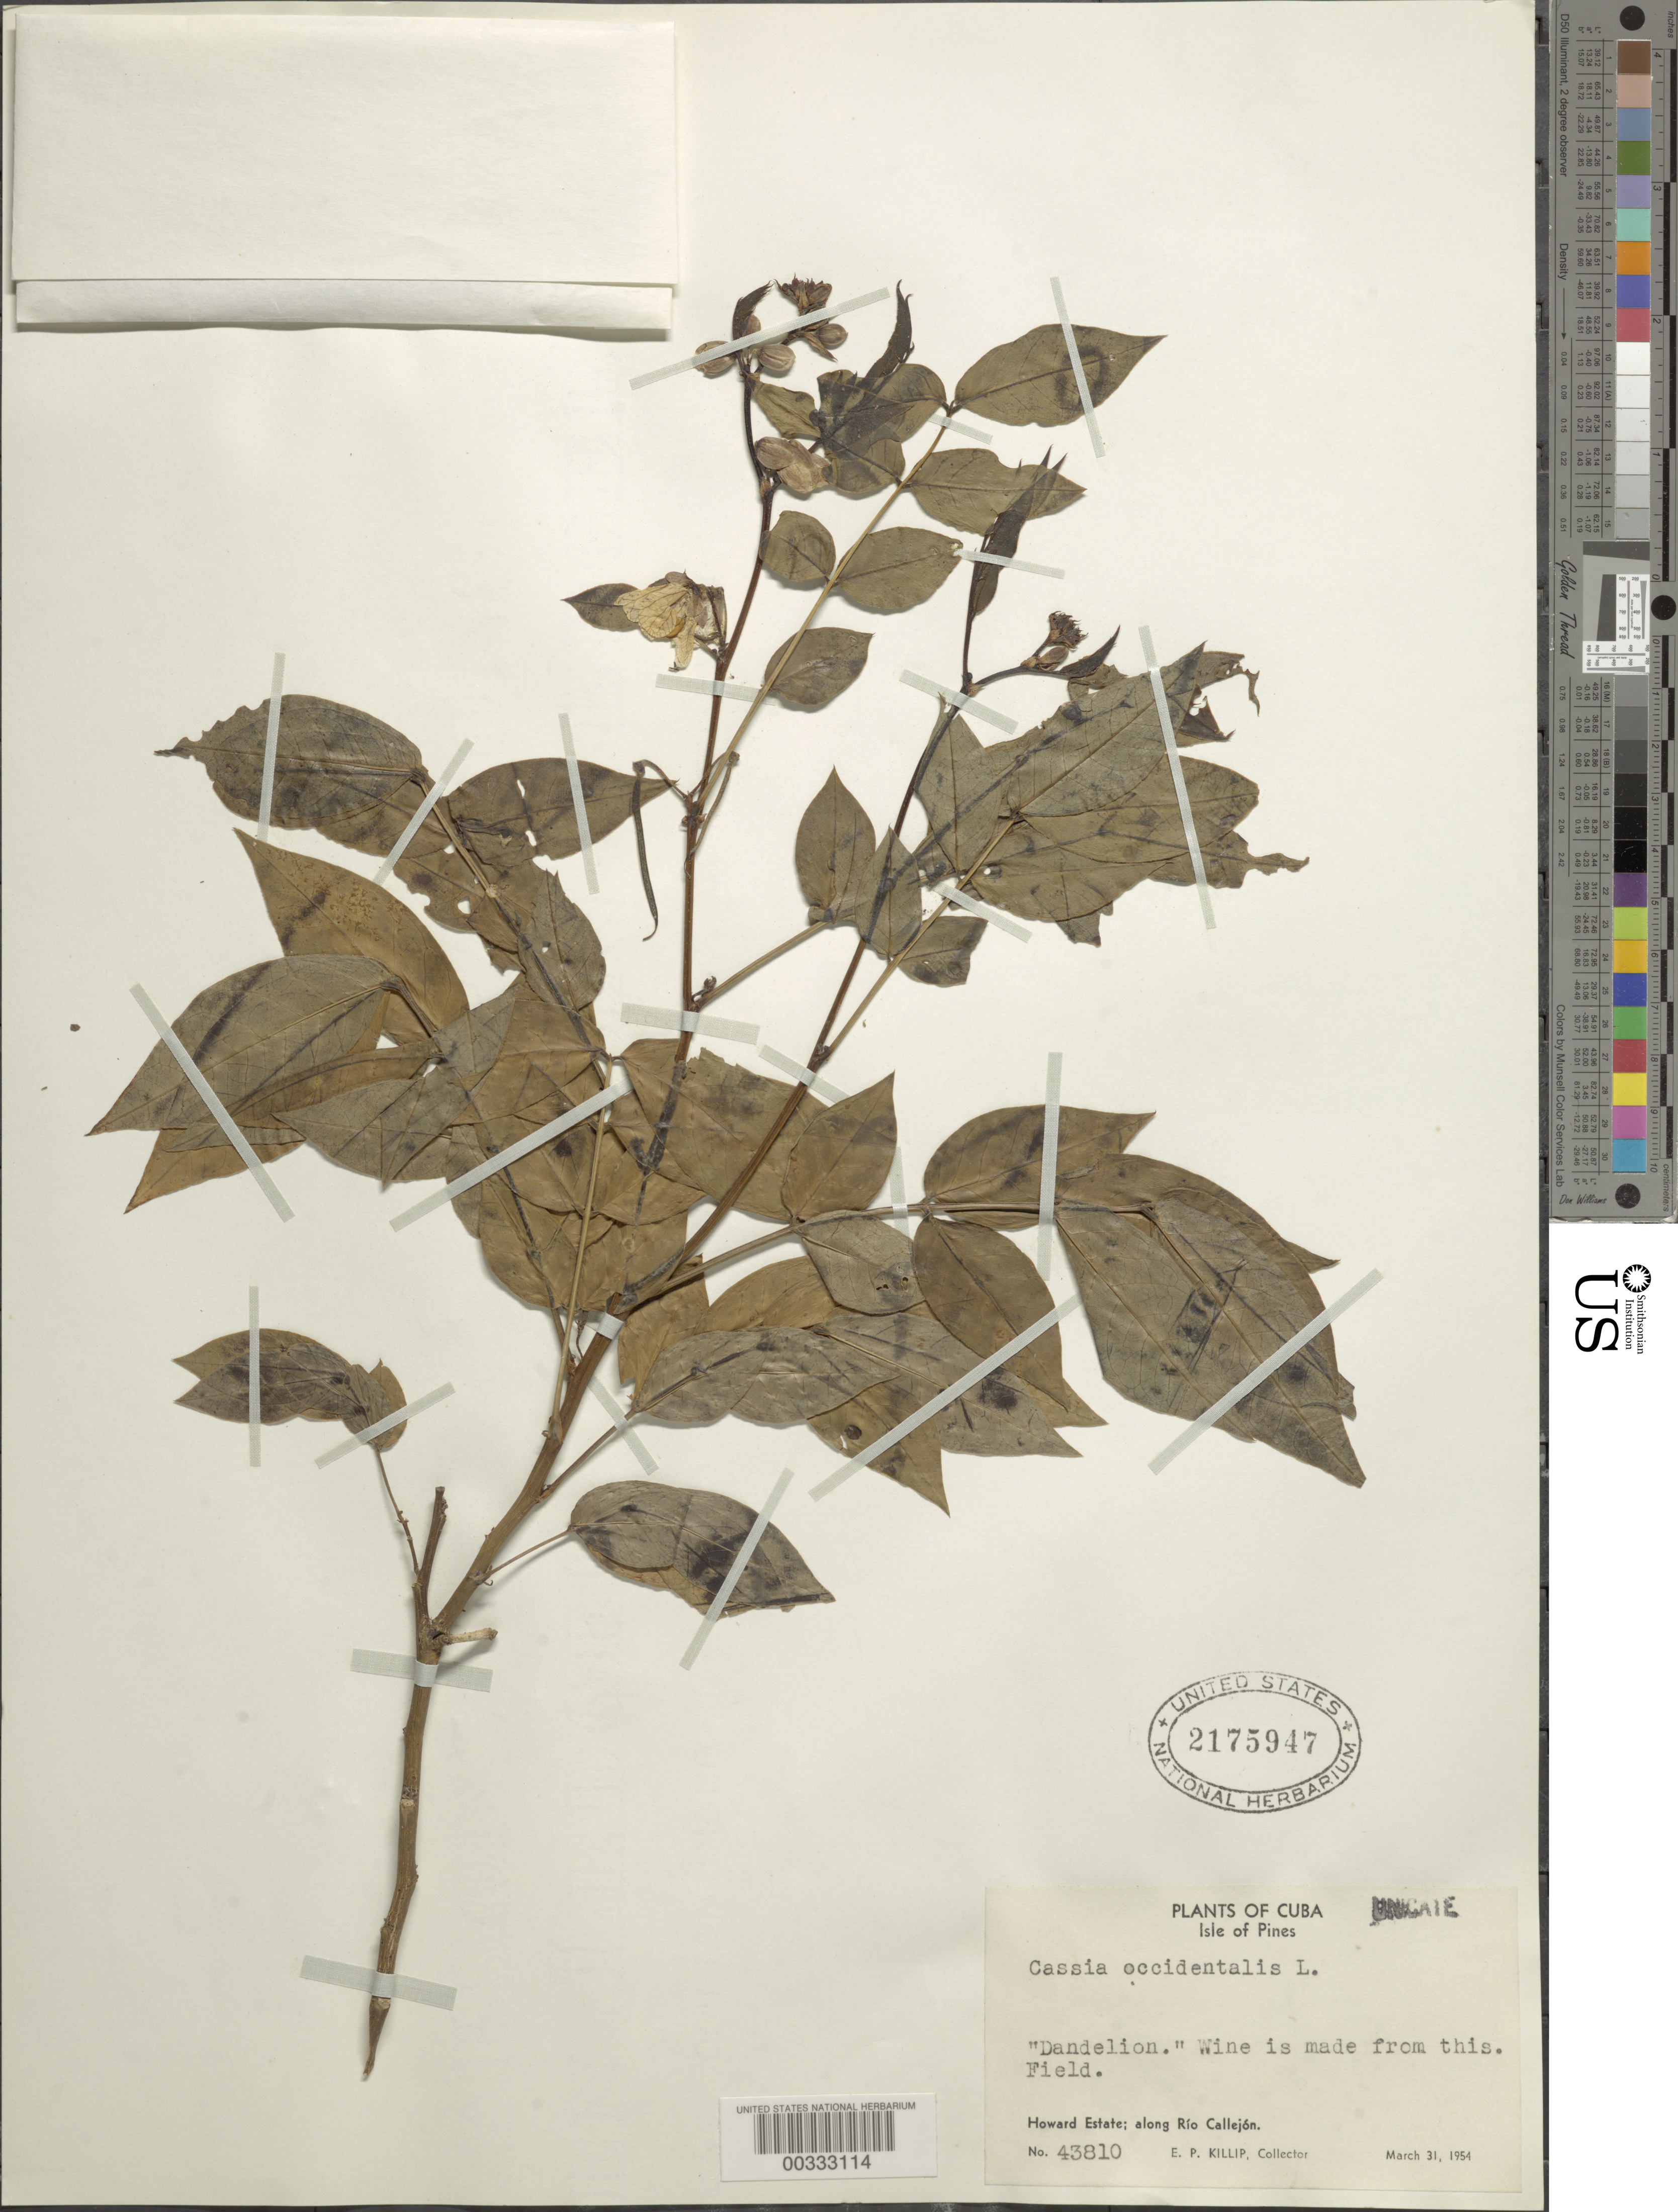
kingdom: Plantae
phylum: Tracheophyta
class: Magnoliopsida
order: Fabales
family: Fabaceae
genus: Senna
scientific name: Senna occidentalis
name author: (L.) Link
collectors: E. P. Killip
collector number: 43810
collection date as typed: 31 Mar 1954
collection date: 1954-03-31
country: Cuba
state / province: Isla de La Juventud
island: Isla de La Juventud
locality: Howard estate; along rio callejon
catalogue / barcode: US 2175947